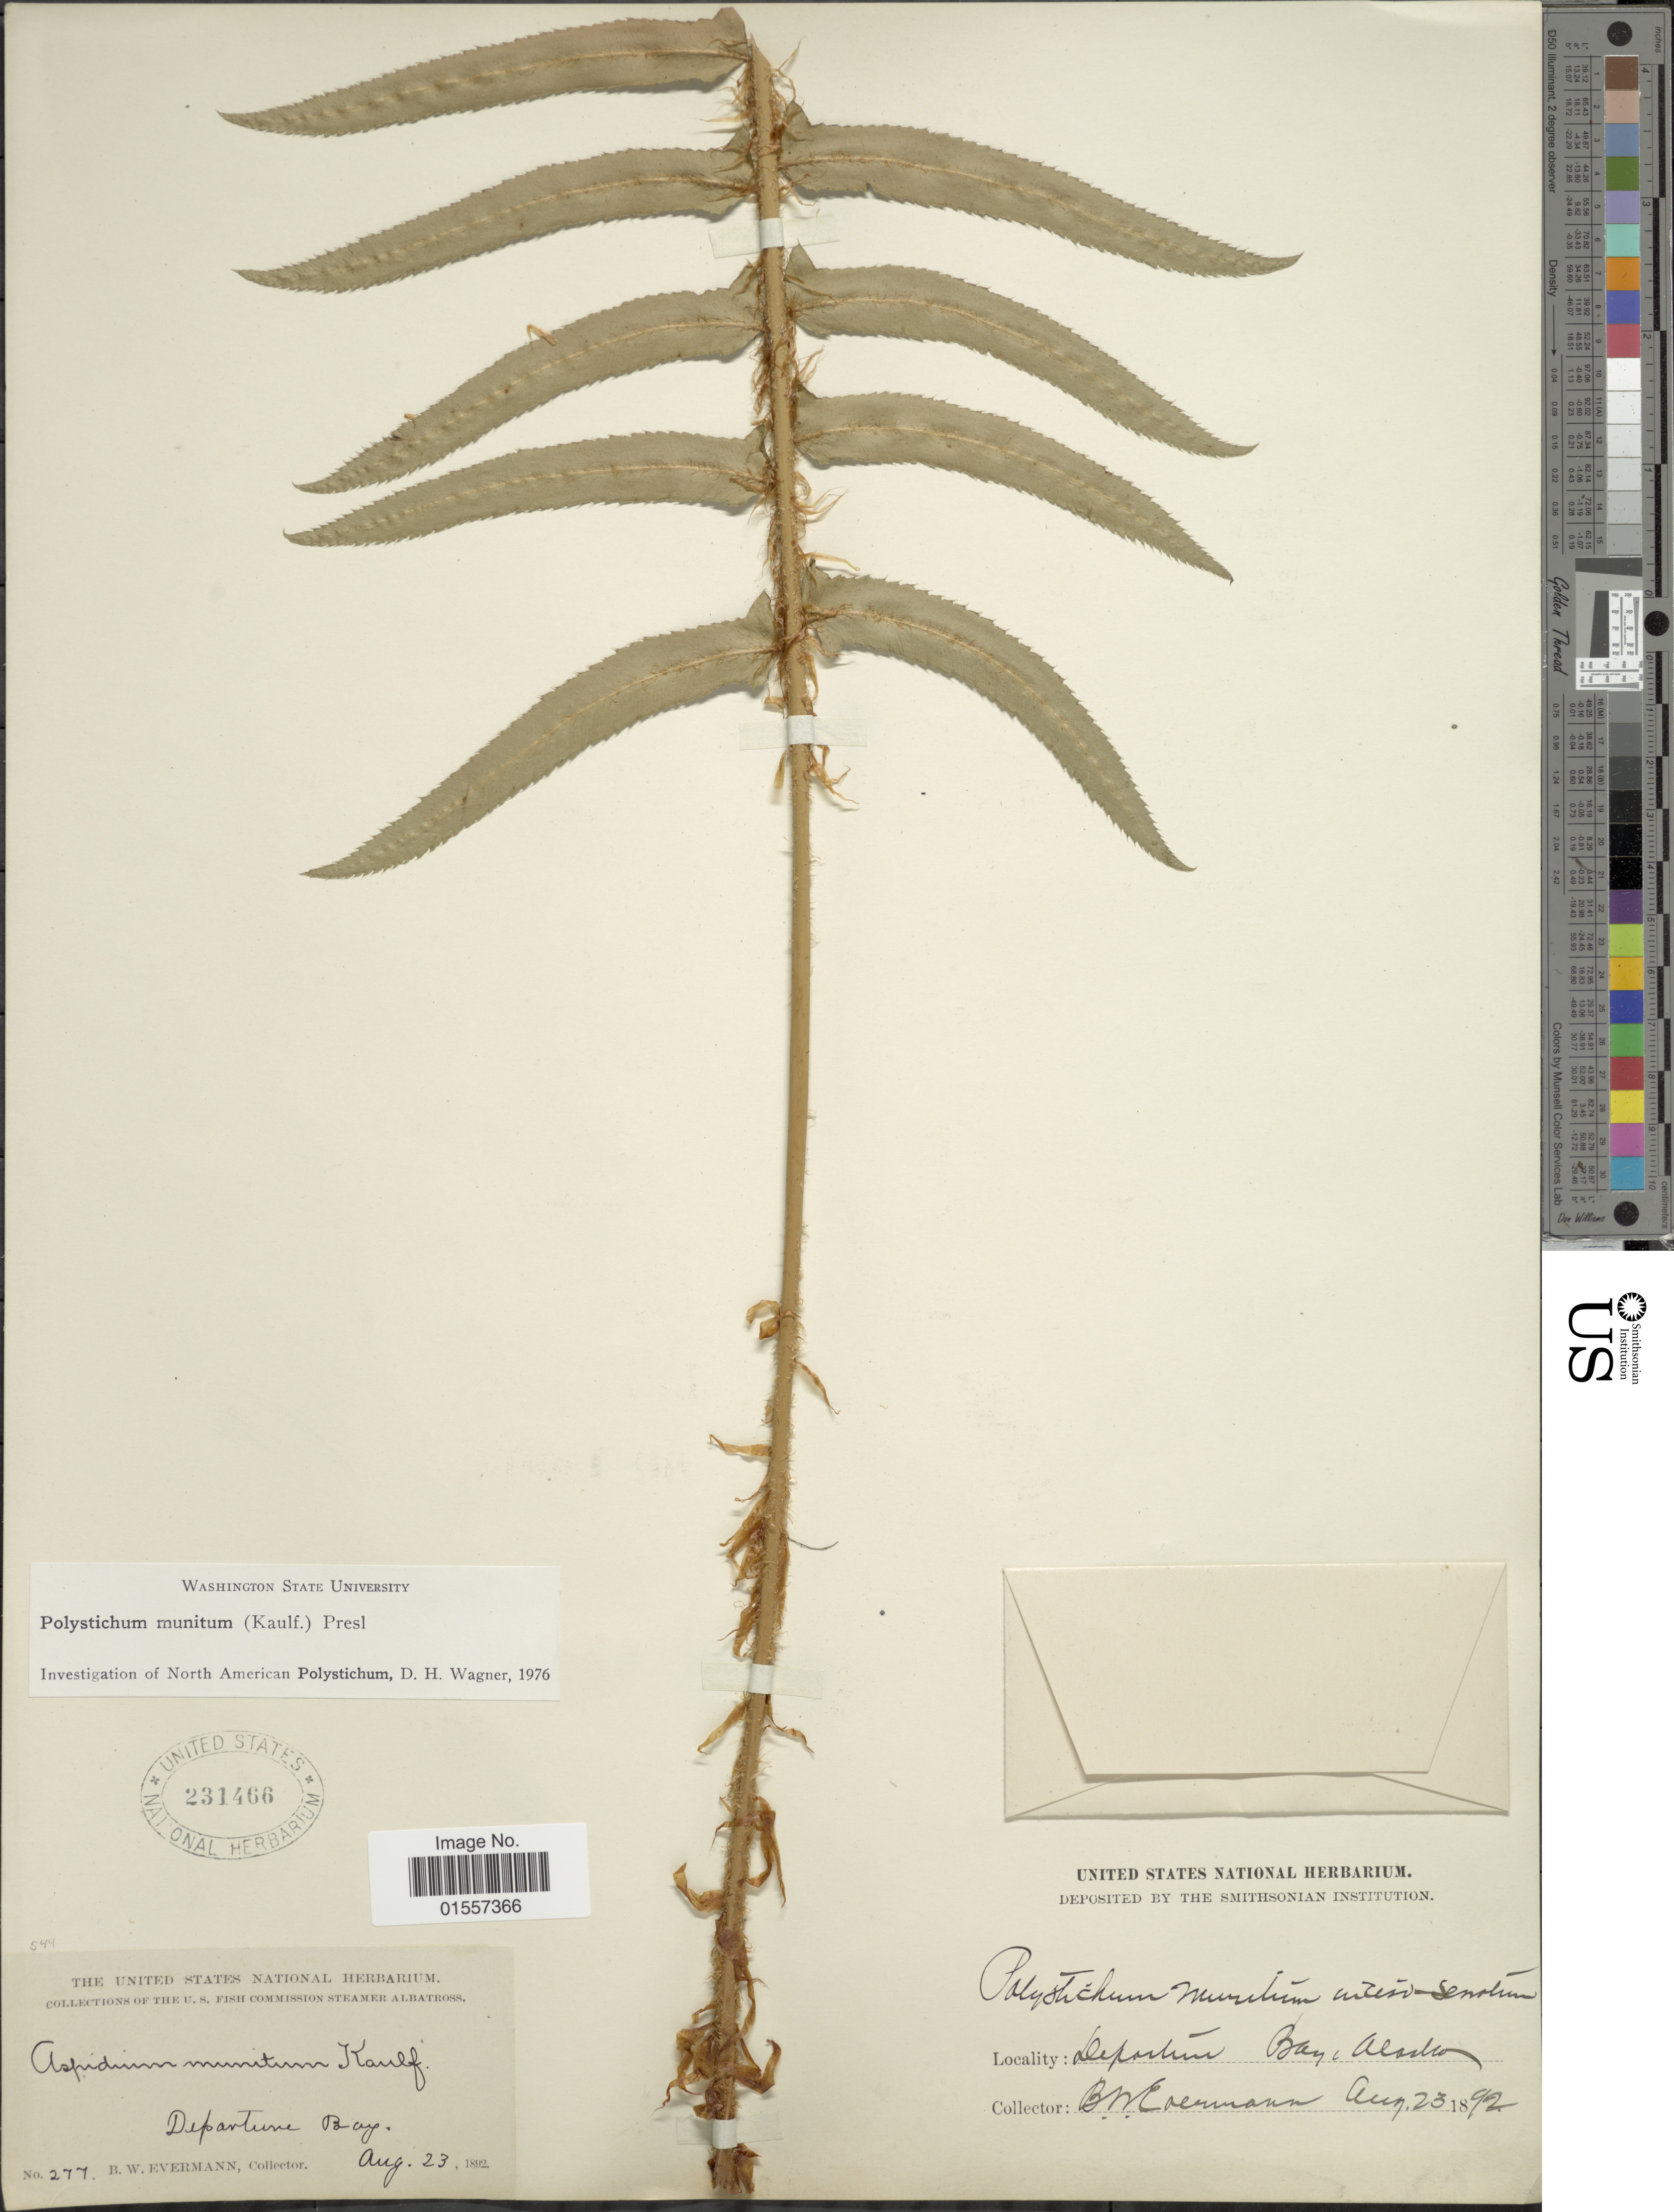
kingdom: Plantae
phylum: Tracheophyta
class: Polypodiopsida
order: Polypodiales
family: Dryopteridaceae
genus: Polystichum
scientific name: Polystichum munitum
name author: (Kaulf.) C. Presl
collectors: B. W. Evermann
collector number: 277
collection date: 1892-08-23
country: United States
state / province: Alaska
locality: Departure Bay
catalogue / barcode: US 231466